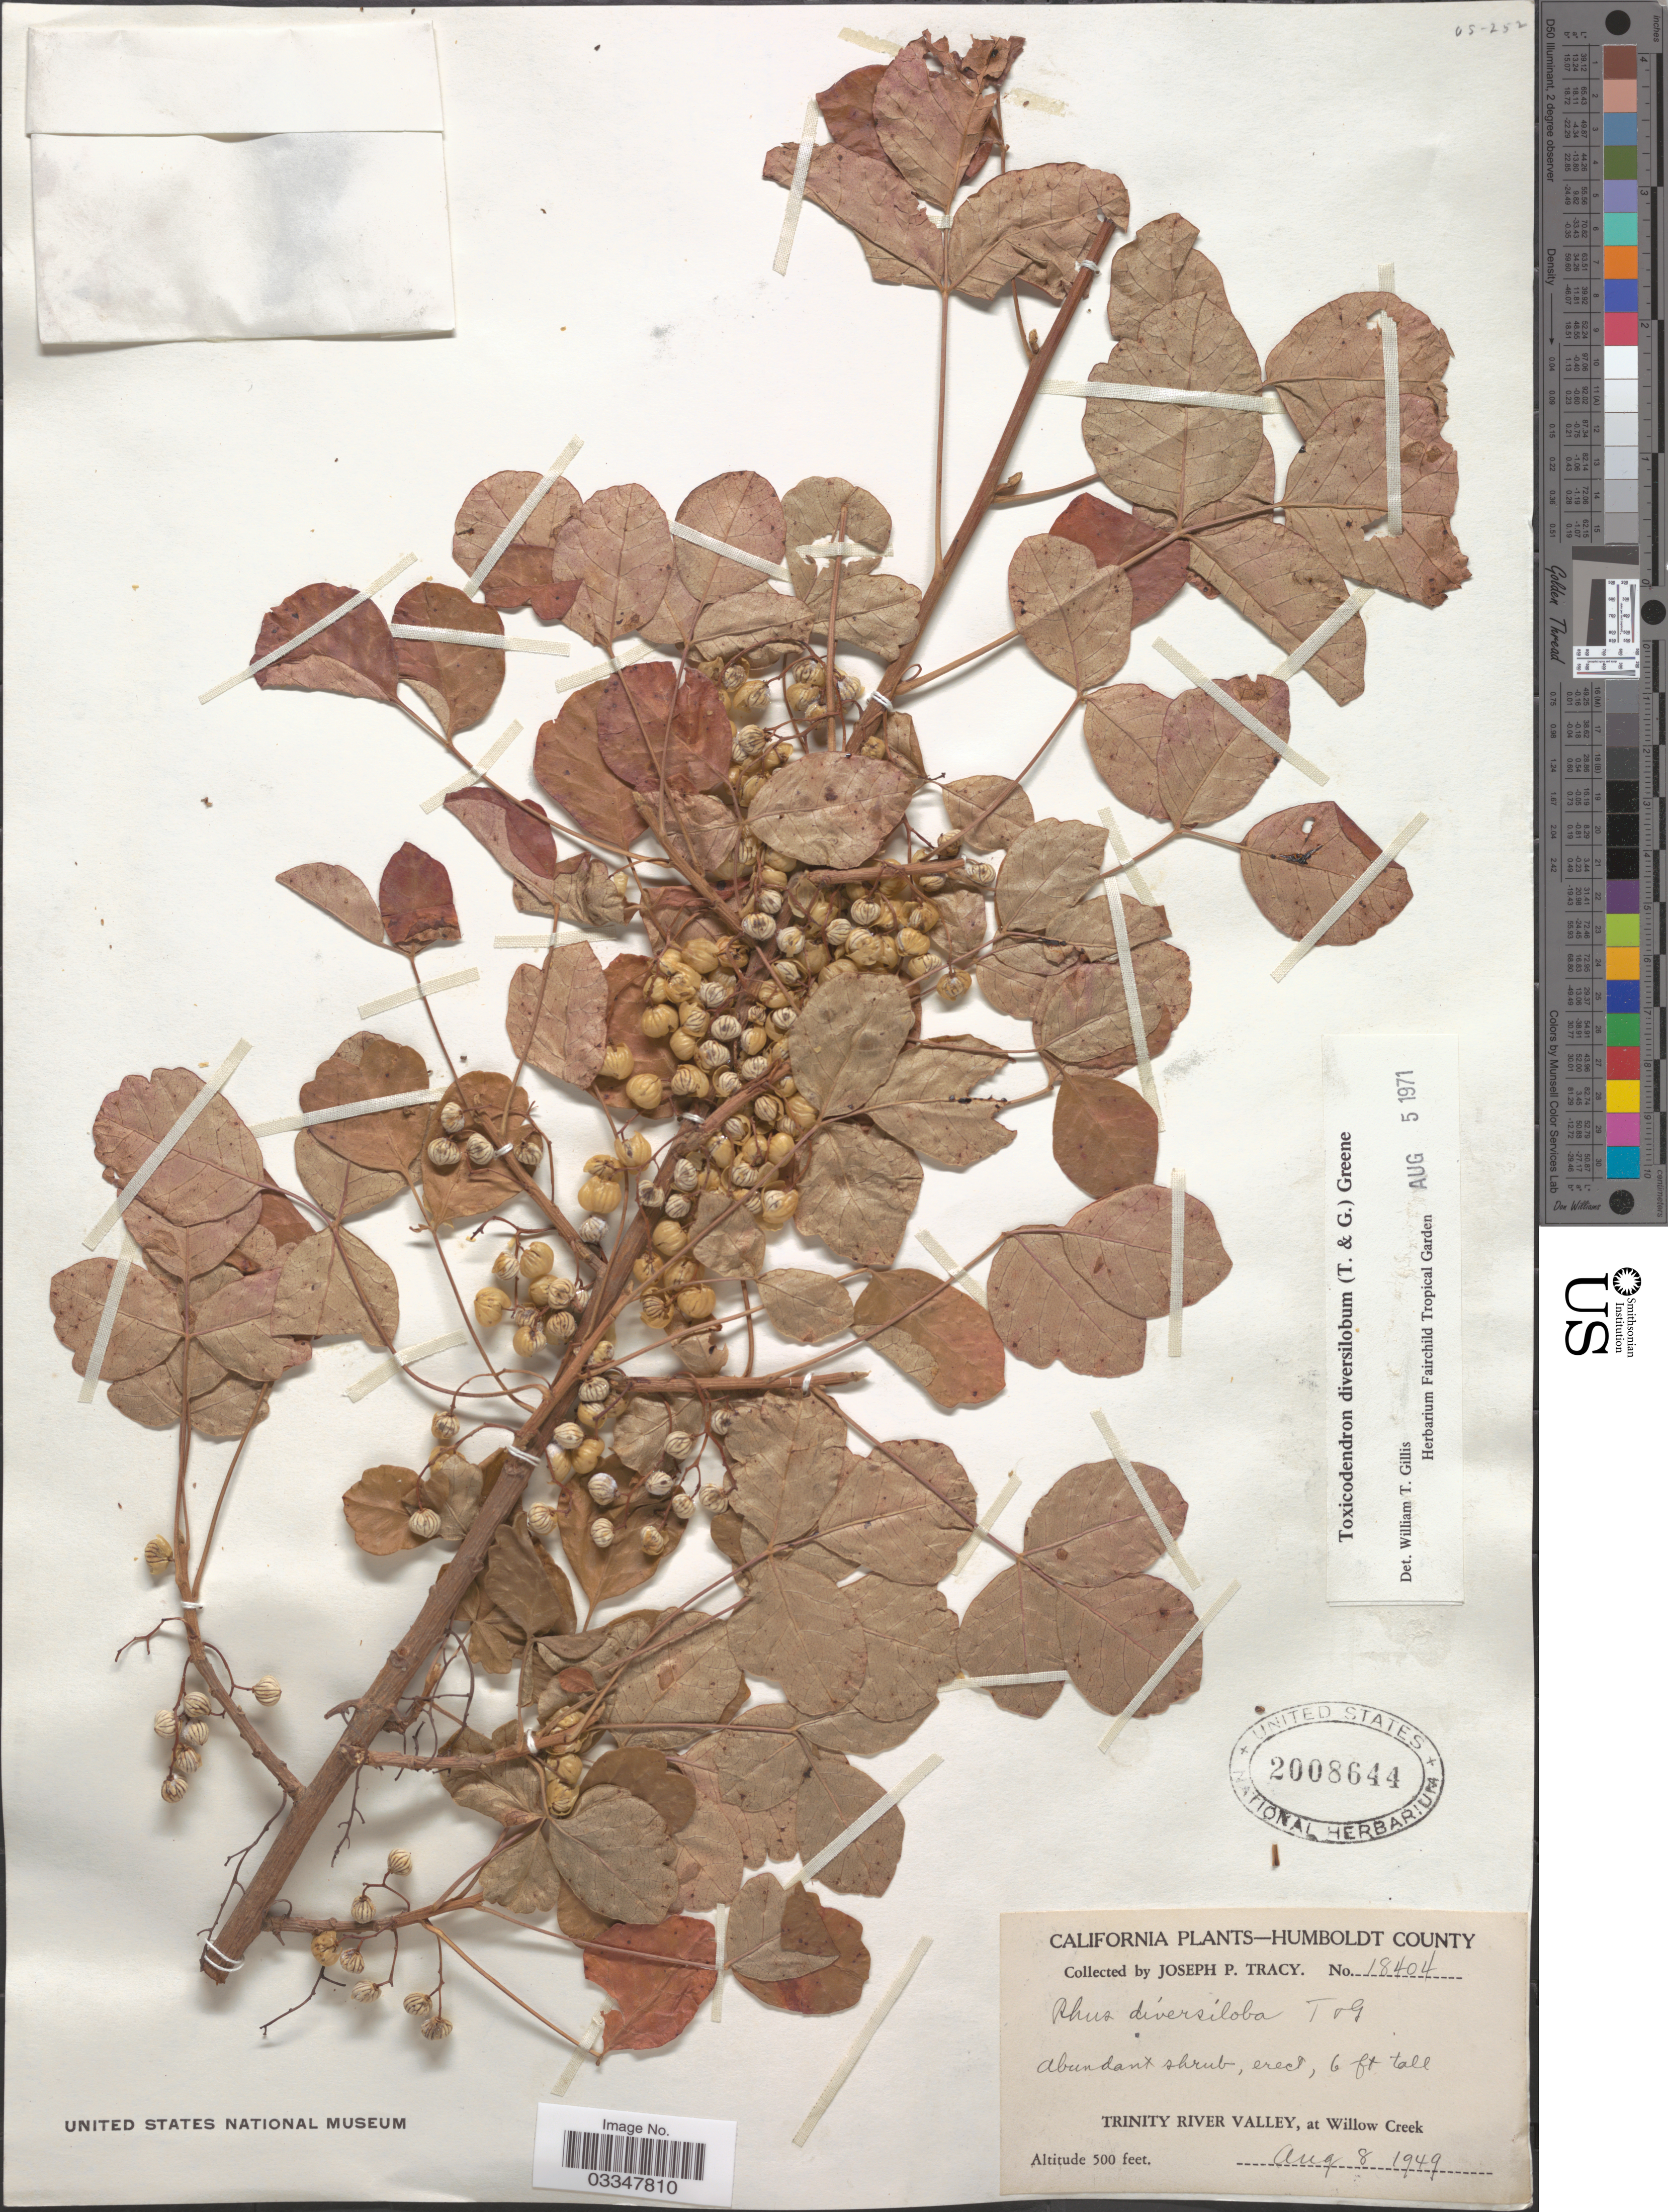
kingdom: Plantae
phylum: Tracheophyta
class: Magnoliopsida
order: Sapindales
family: Anacardiaceae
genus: Toxicodendron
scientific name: Toxicodendron diversilobum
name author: (Torr. & A. Gray) Greene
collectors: J. Tracy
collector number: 18404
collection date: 1949-08-08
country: United States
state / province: California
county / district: Humboldt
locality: Humboldt County. Trinity River Valley, at Willow Creek.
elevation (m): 152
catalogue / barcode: US 2008644